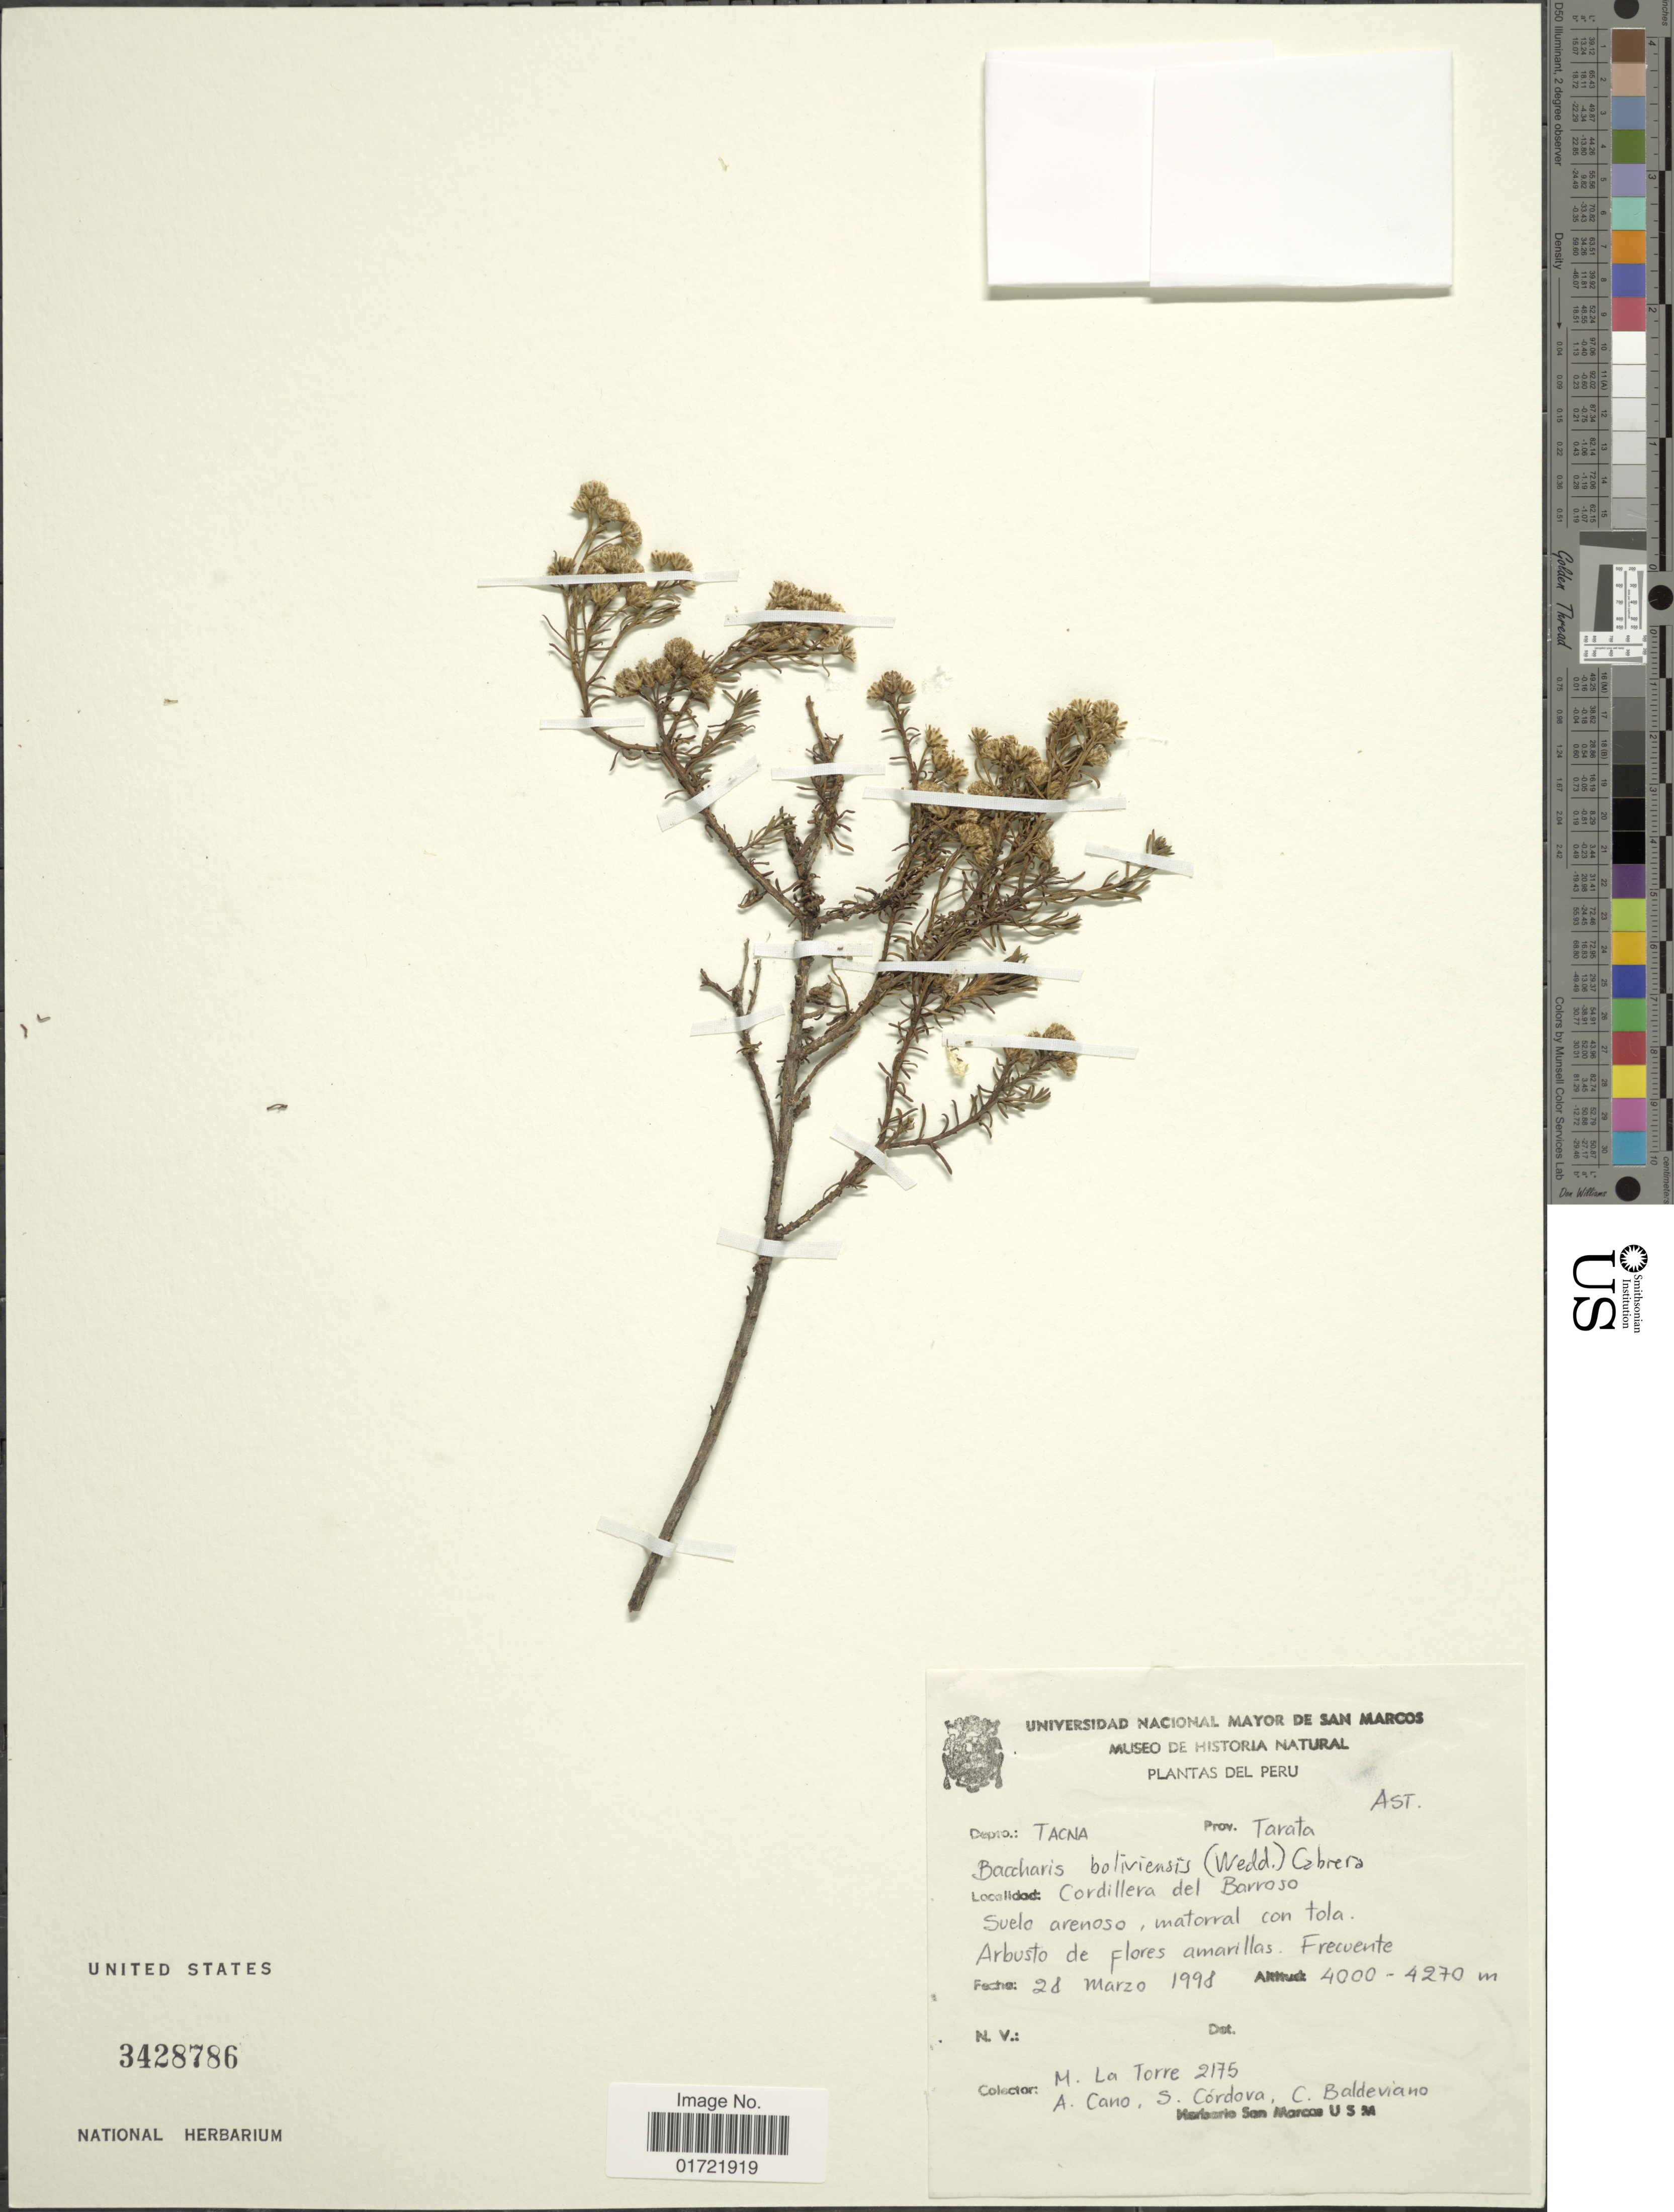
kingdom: Plantae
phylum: Tracheophyta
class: Magnoliopsida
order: Asterales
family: Asteraceae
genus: Baccharis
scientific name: Baccharis bolivensis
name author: (Wedd.) Cabrera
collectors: M. I. La Torre, A. Cano, S. Cordova & C. Baldeviano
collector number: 2175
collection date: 1998-03-28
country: Peru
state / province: Tacna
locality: Prov. Tarata. Cordillera del barroso.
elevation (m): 4000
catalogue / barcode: US 3428786